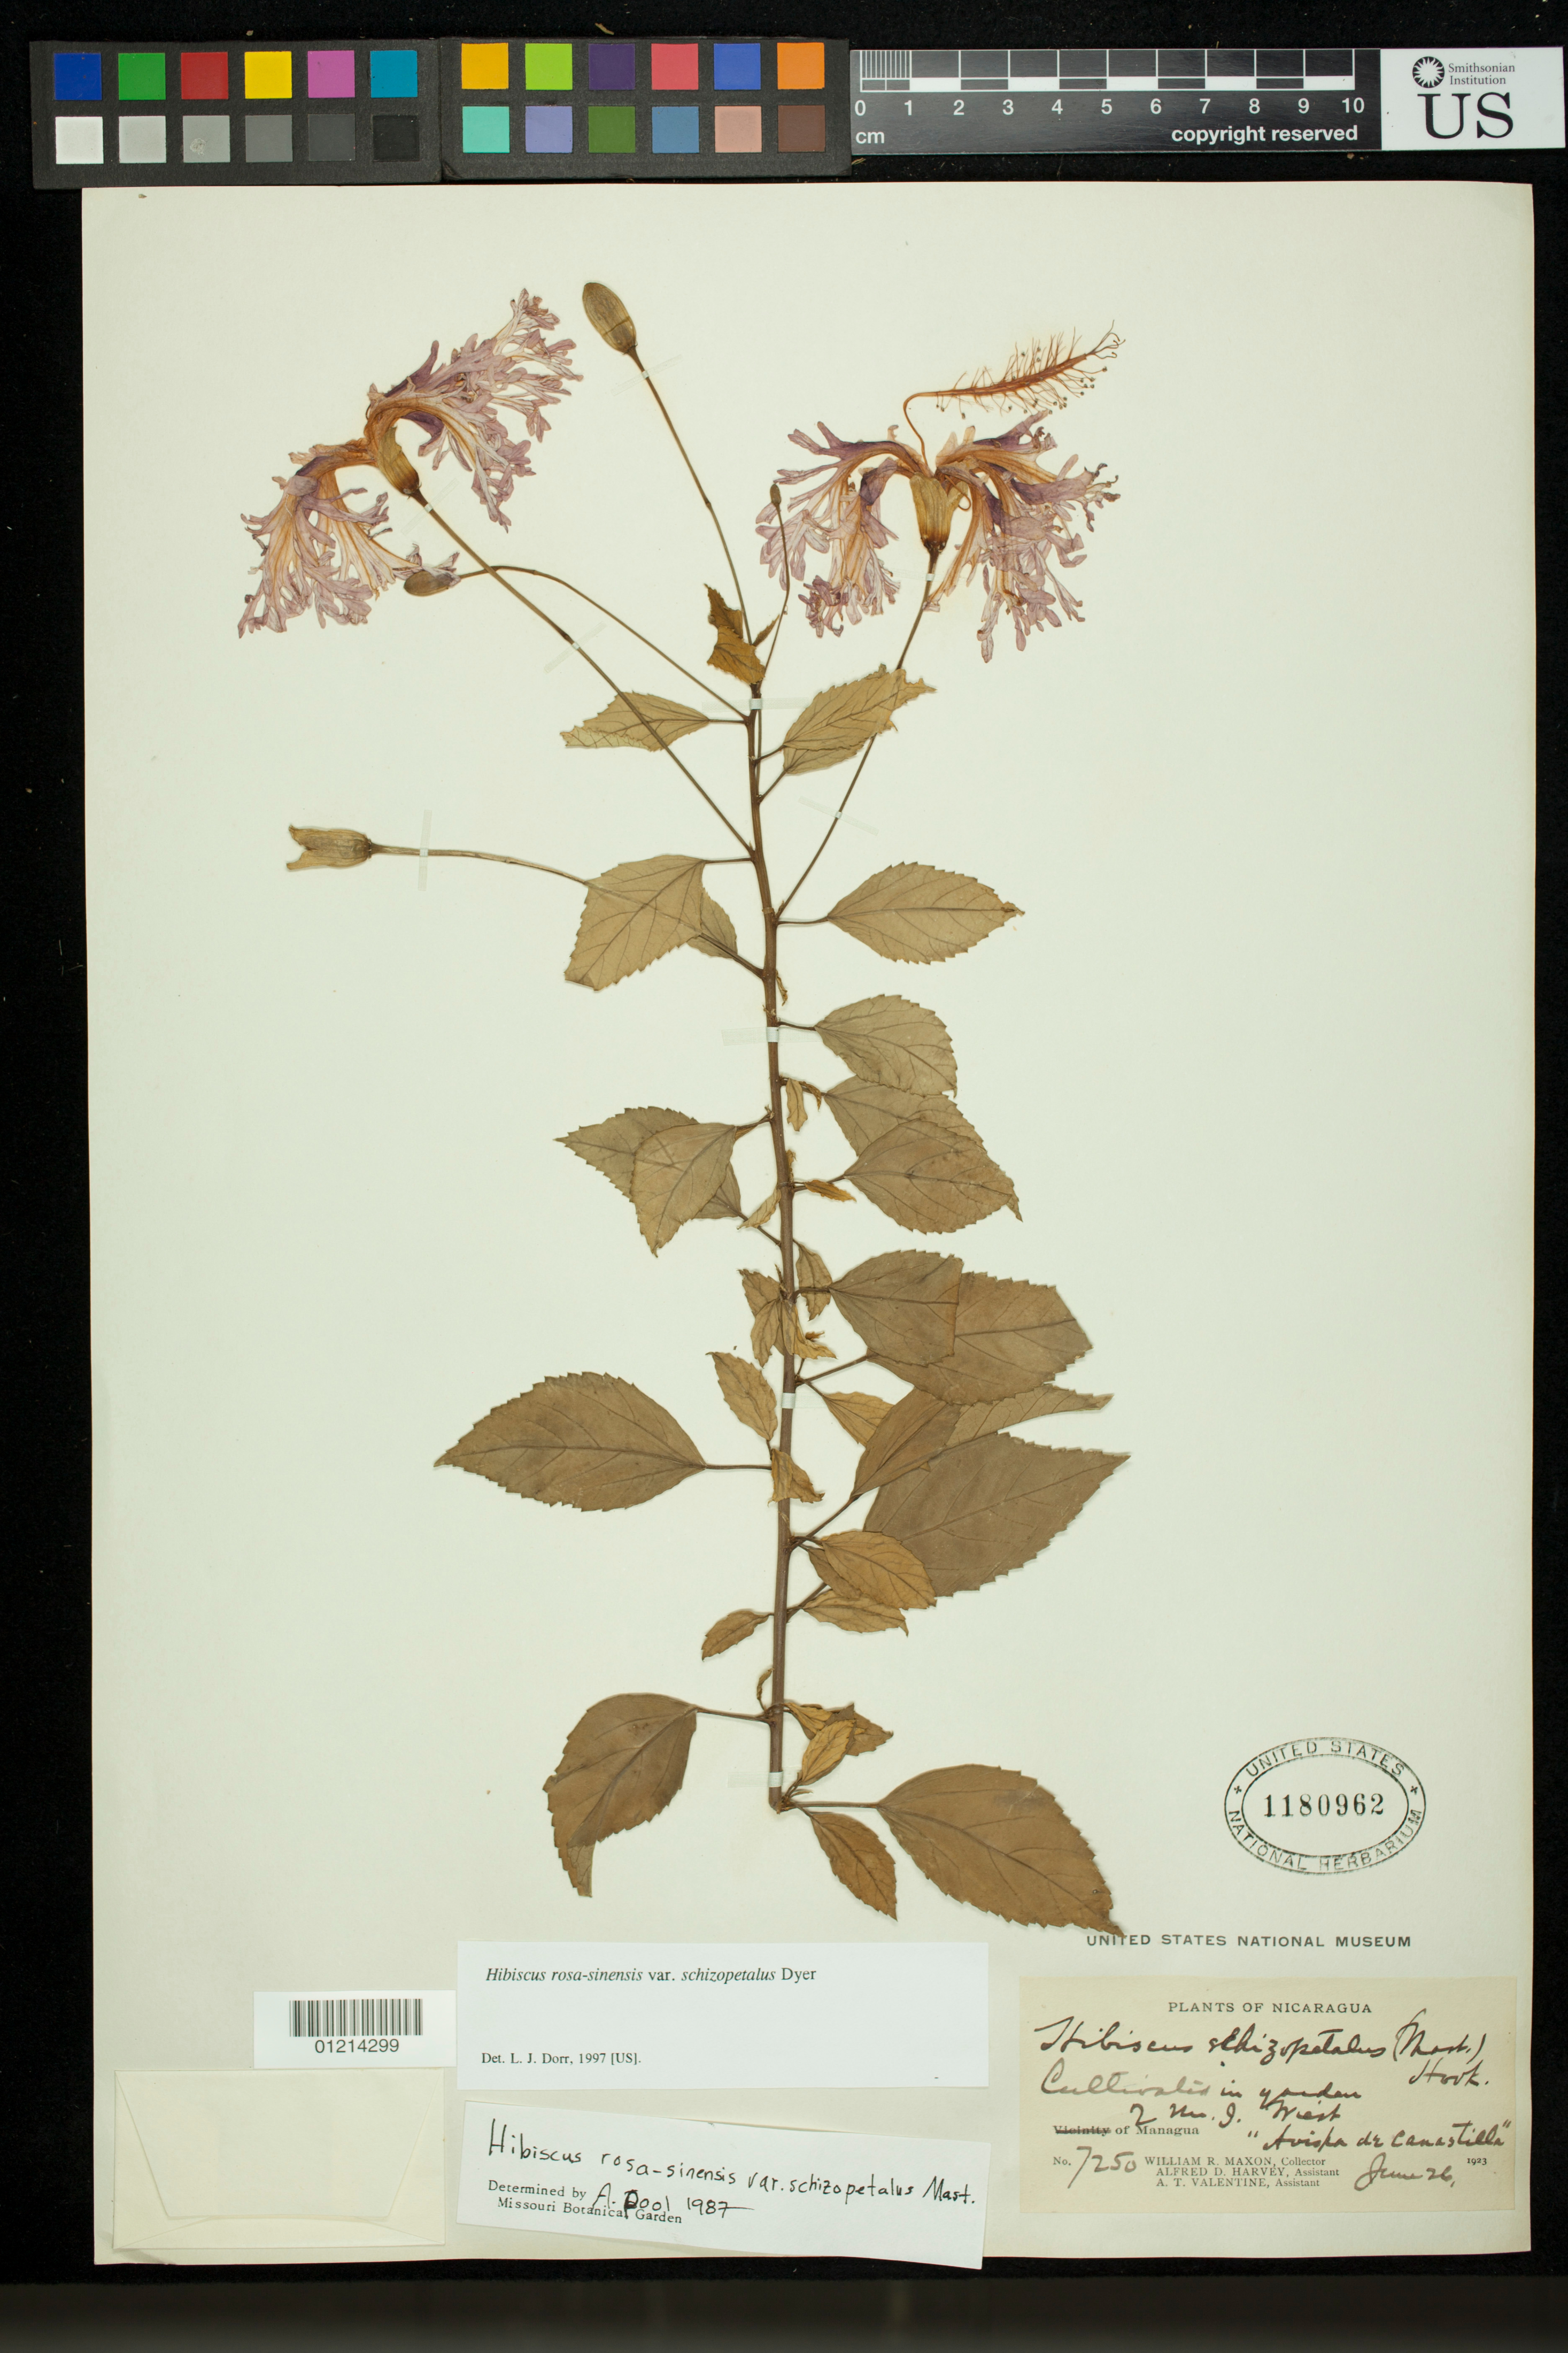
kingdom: Plantae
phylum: Tracheophyta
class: Magnoliopsida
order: Malvales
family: Malvaceae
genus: Hibiscus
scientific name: Hibiscus rosa-sinensis var. schizopetalus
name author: Dyer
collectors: W. R. Maxon, A. D. Harvey & A. Valentine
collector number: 7250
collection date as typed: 6/26/1923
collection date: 1923-06-26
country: Nicaragua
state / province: Managua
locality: Cultivated in garden 2 km W of Managua, "Avista de Canastilla"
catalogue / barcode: US 1180962